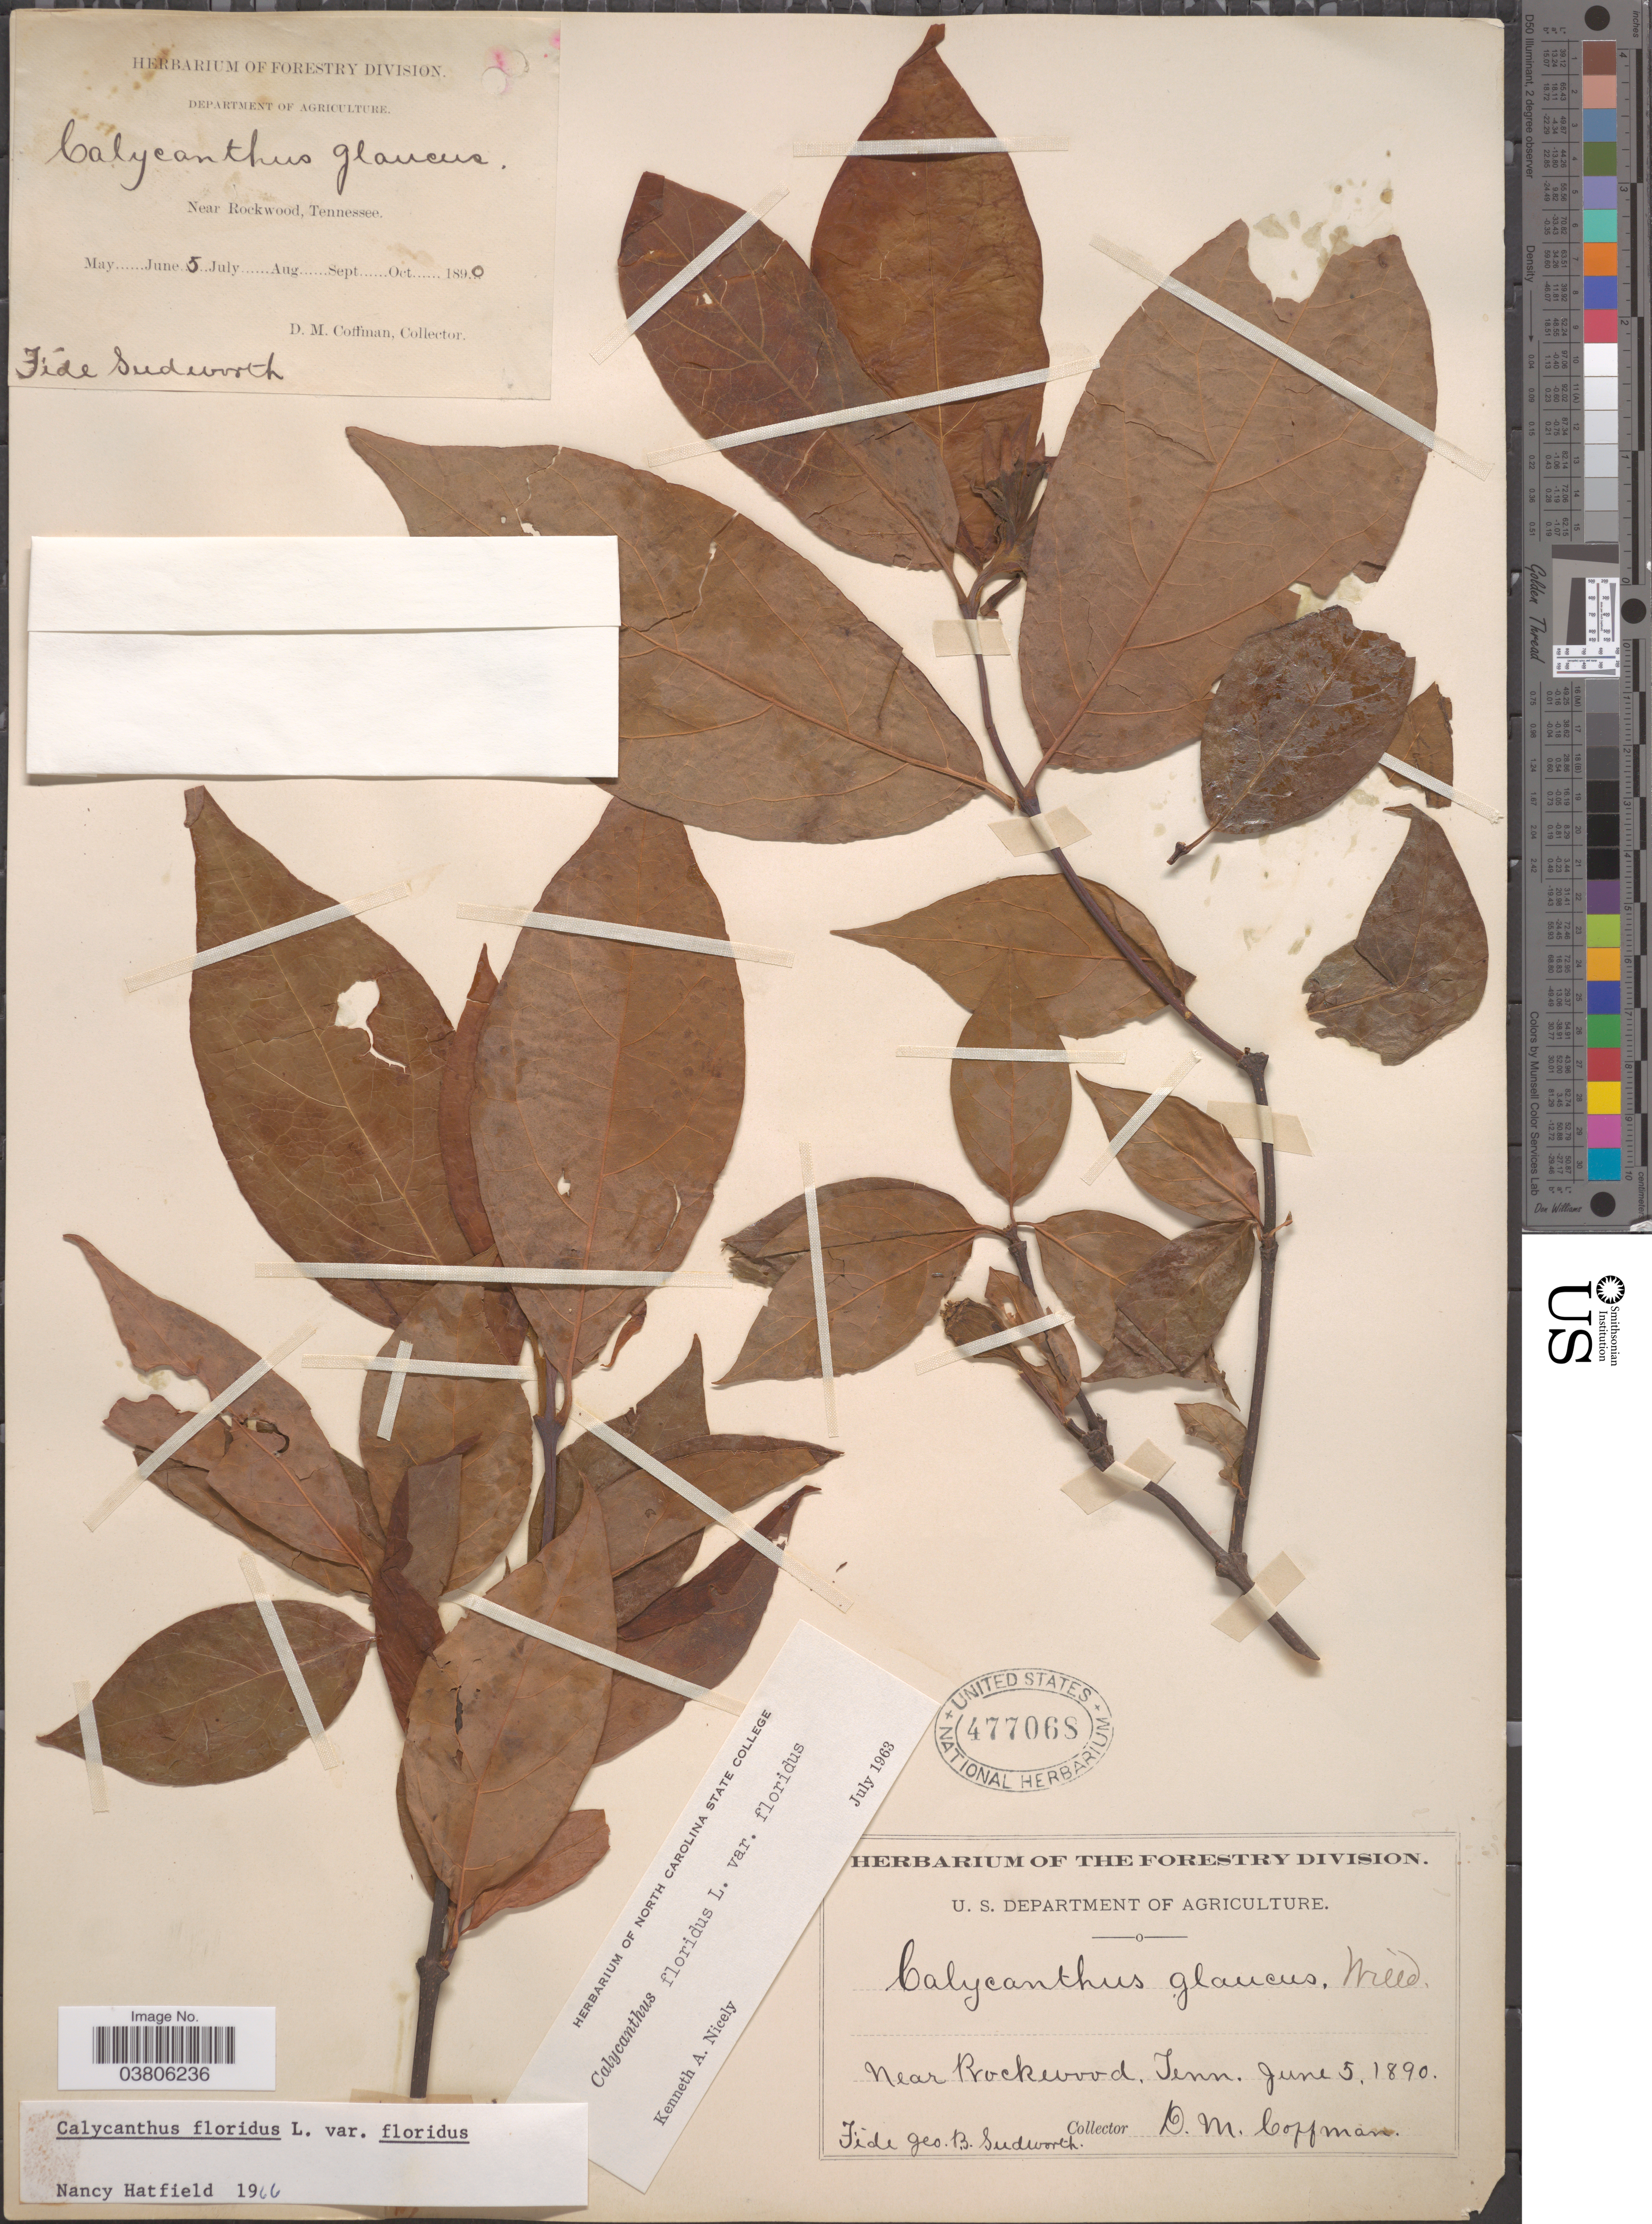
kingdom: Plantae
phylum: Tracheophyta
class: Magnoliopsida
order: Laurales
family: Calycanthaceae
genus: Calycanthus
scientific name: Calycanthus floridus var. floridus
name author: L.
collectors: D. M. Coffman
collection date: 1890-06-05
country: United States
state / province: Tennessee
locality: Near Rockwood.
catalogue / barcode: US 477068